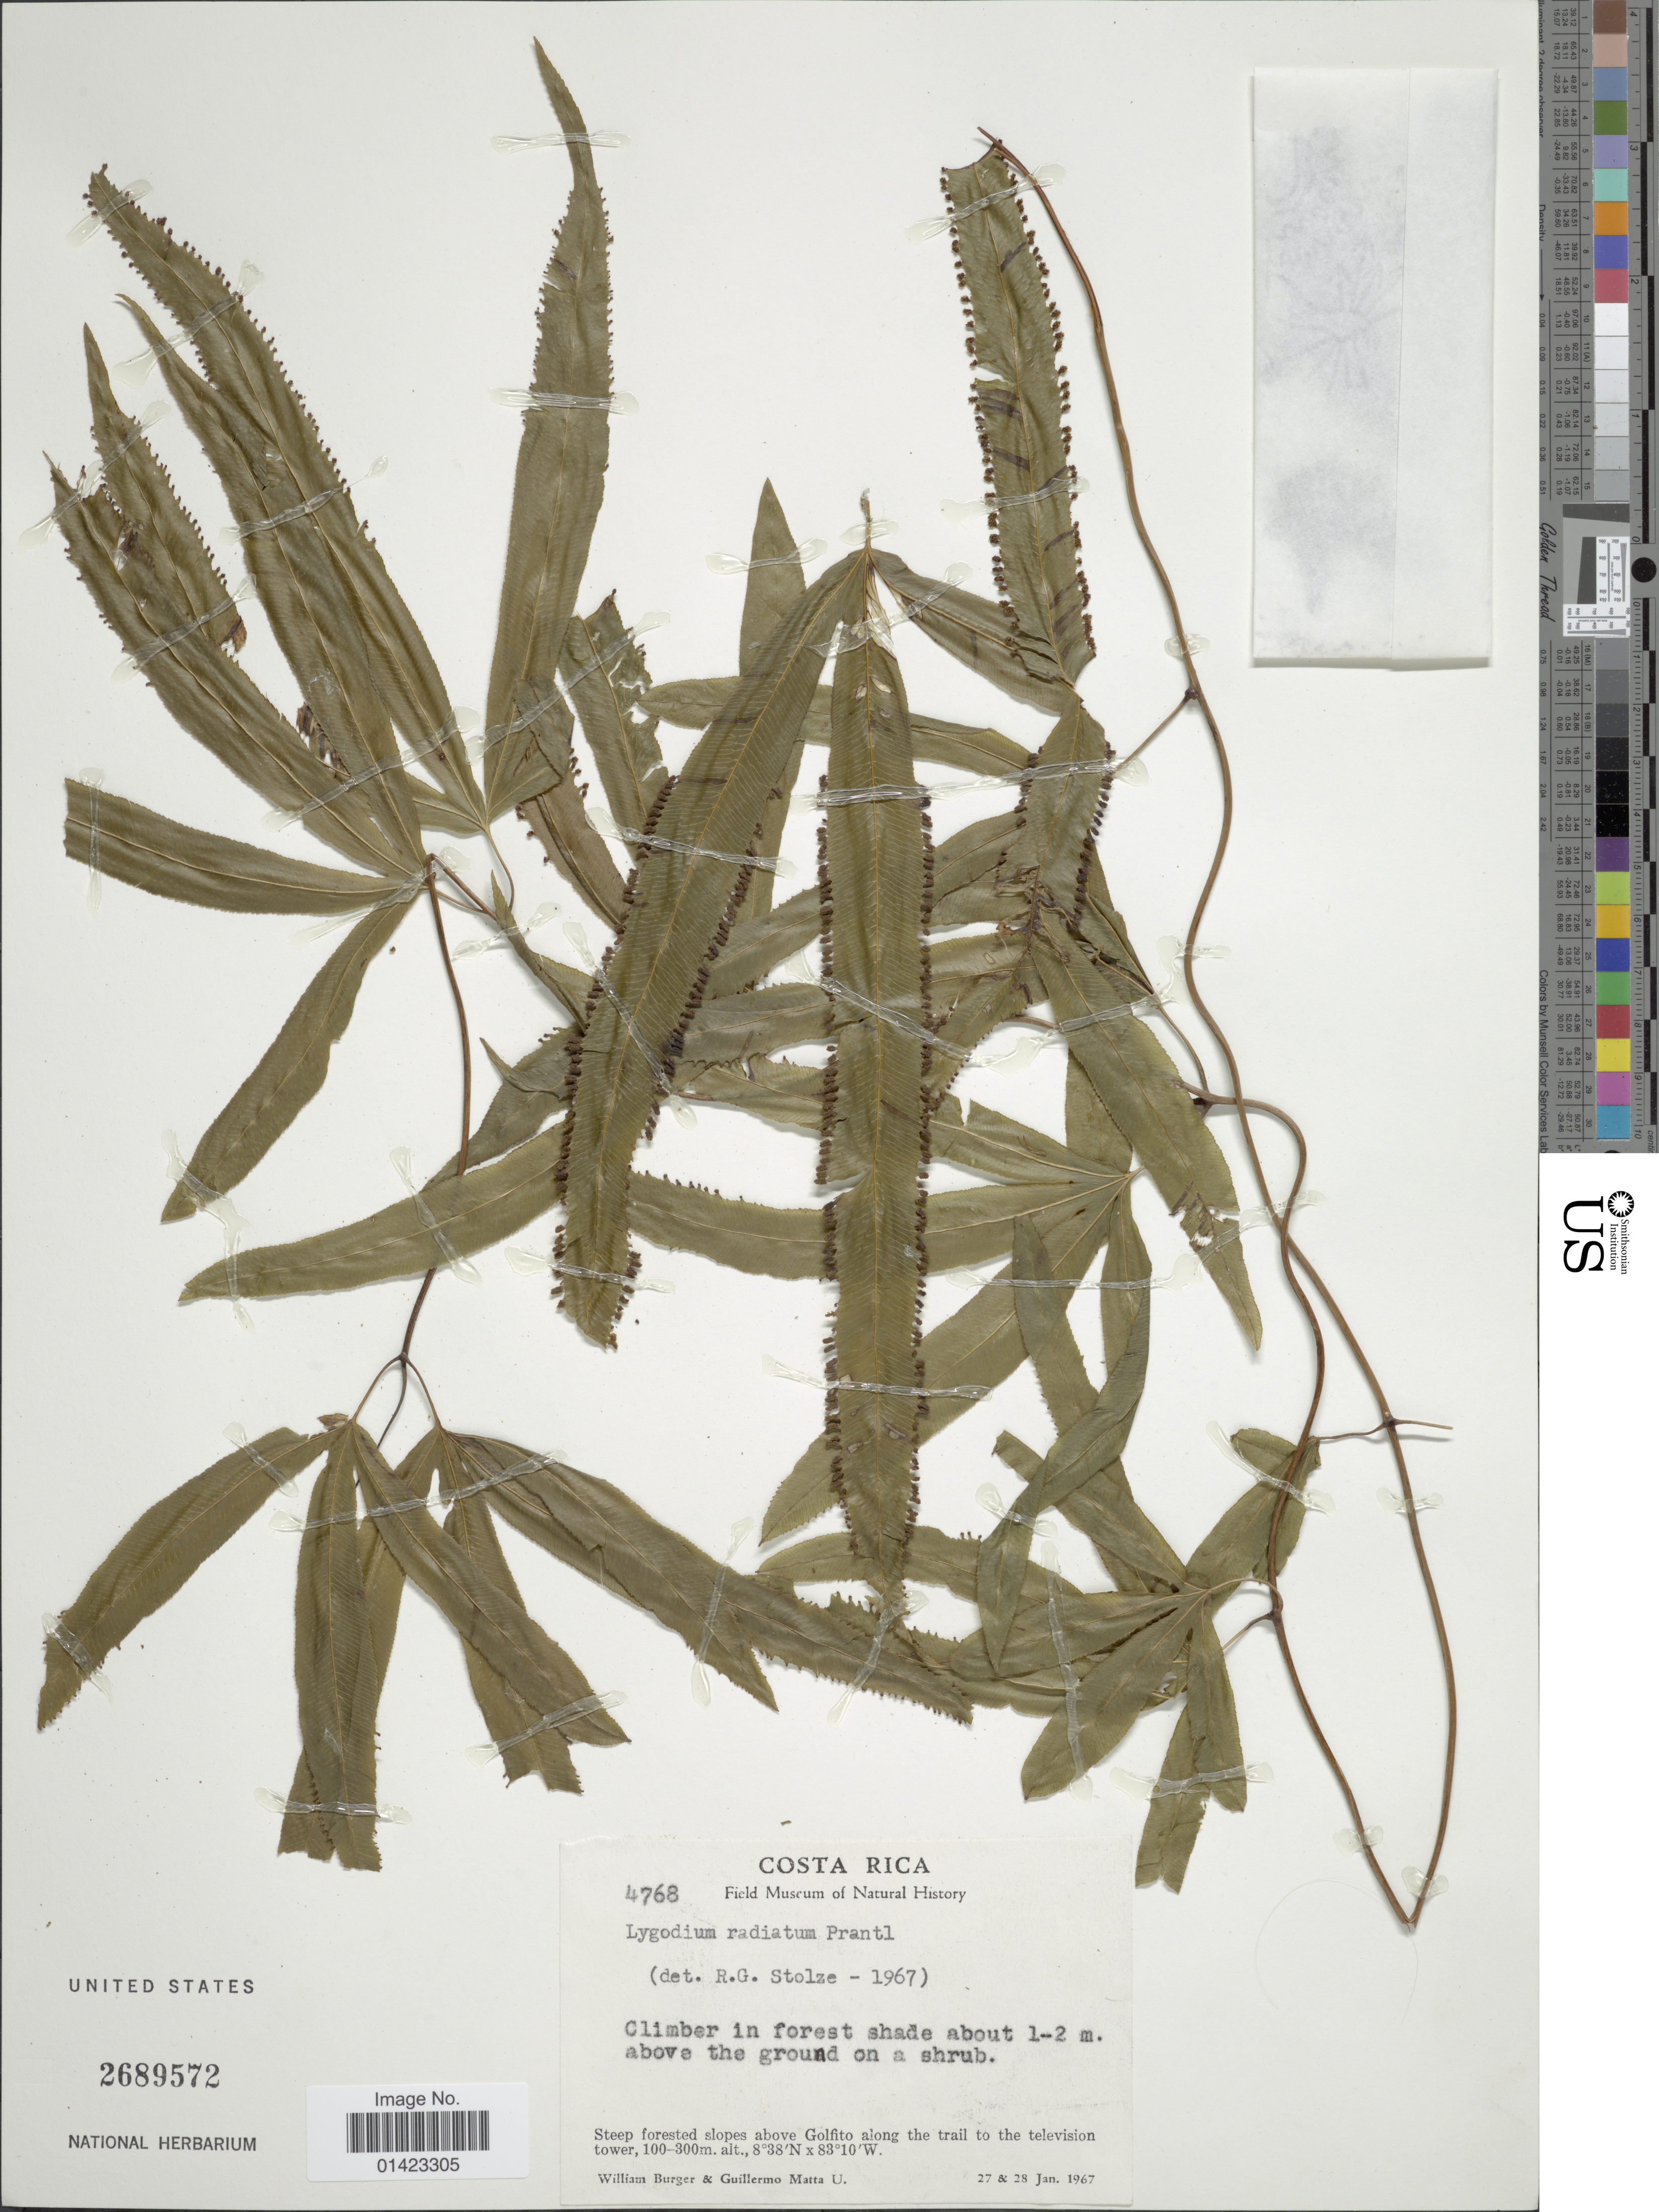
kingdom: Plantae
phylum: Tracheophyta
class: Polypodiopsida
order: Schizaeales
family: Lygodiaceae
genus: Lygodium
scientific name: Lygodium radiatum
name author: Prantl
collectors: W. Burger & G. Matta U.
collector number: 4768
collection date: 1967-01-27/1967-01-28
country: Costa Rica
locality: Steep forested slopes above Golfito along the trail to the television tower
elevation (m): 100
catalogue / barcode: US 2689572